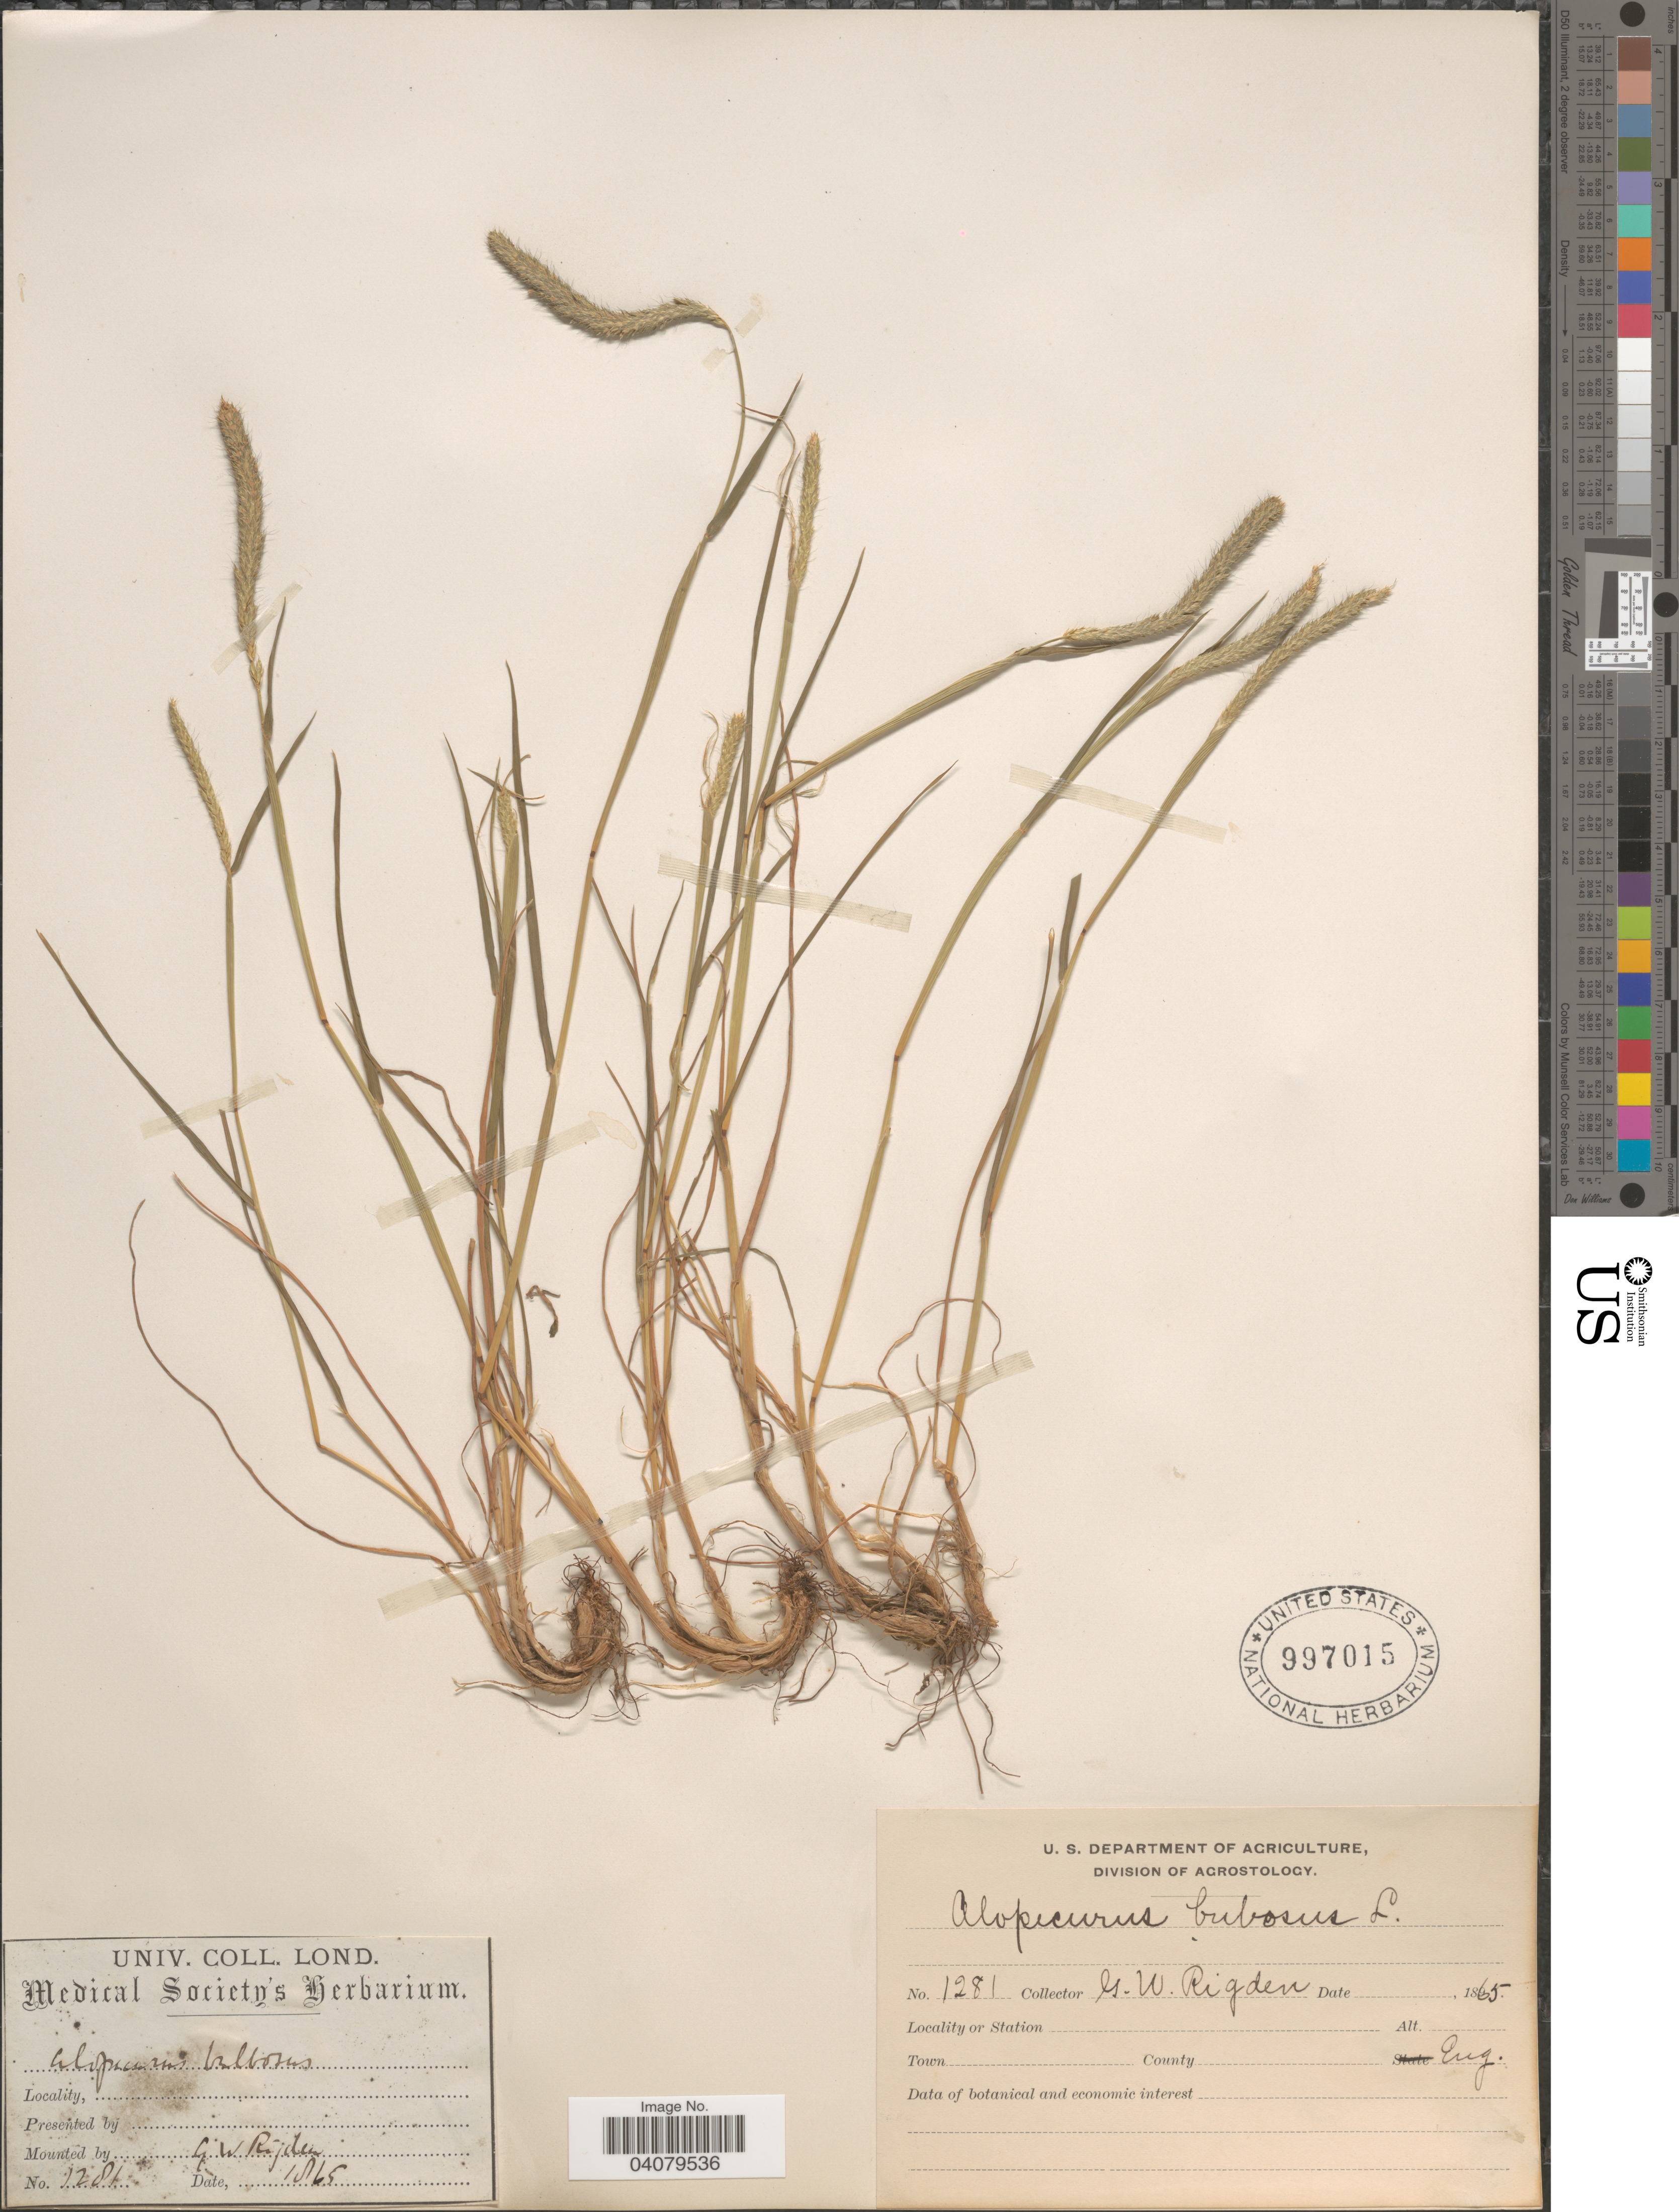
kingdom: Plantae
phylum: Tracheophyta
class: Liliopsida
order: Poales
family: Poaceae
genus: Alopecurus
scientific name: Alopecurus bulbosus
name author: Gouan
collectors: G. Rigden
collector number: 1281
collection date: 1865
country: United Kingdom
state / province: England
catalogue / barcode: US 997015